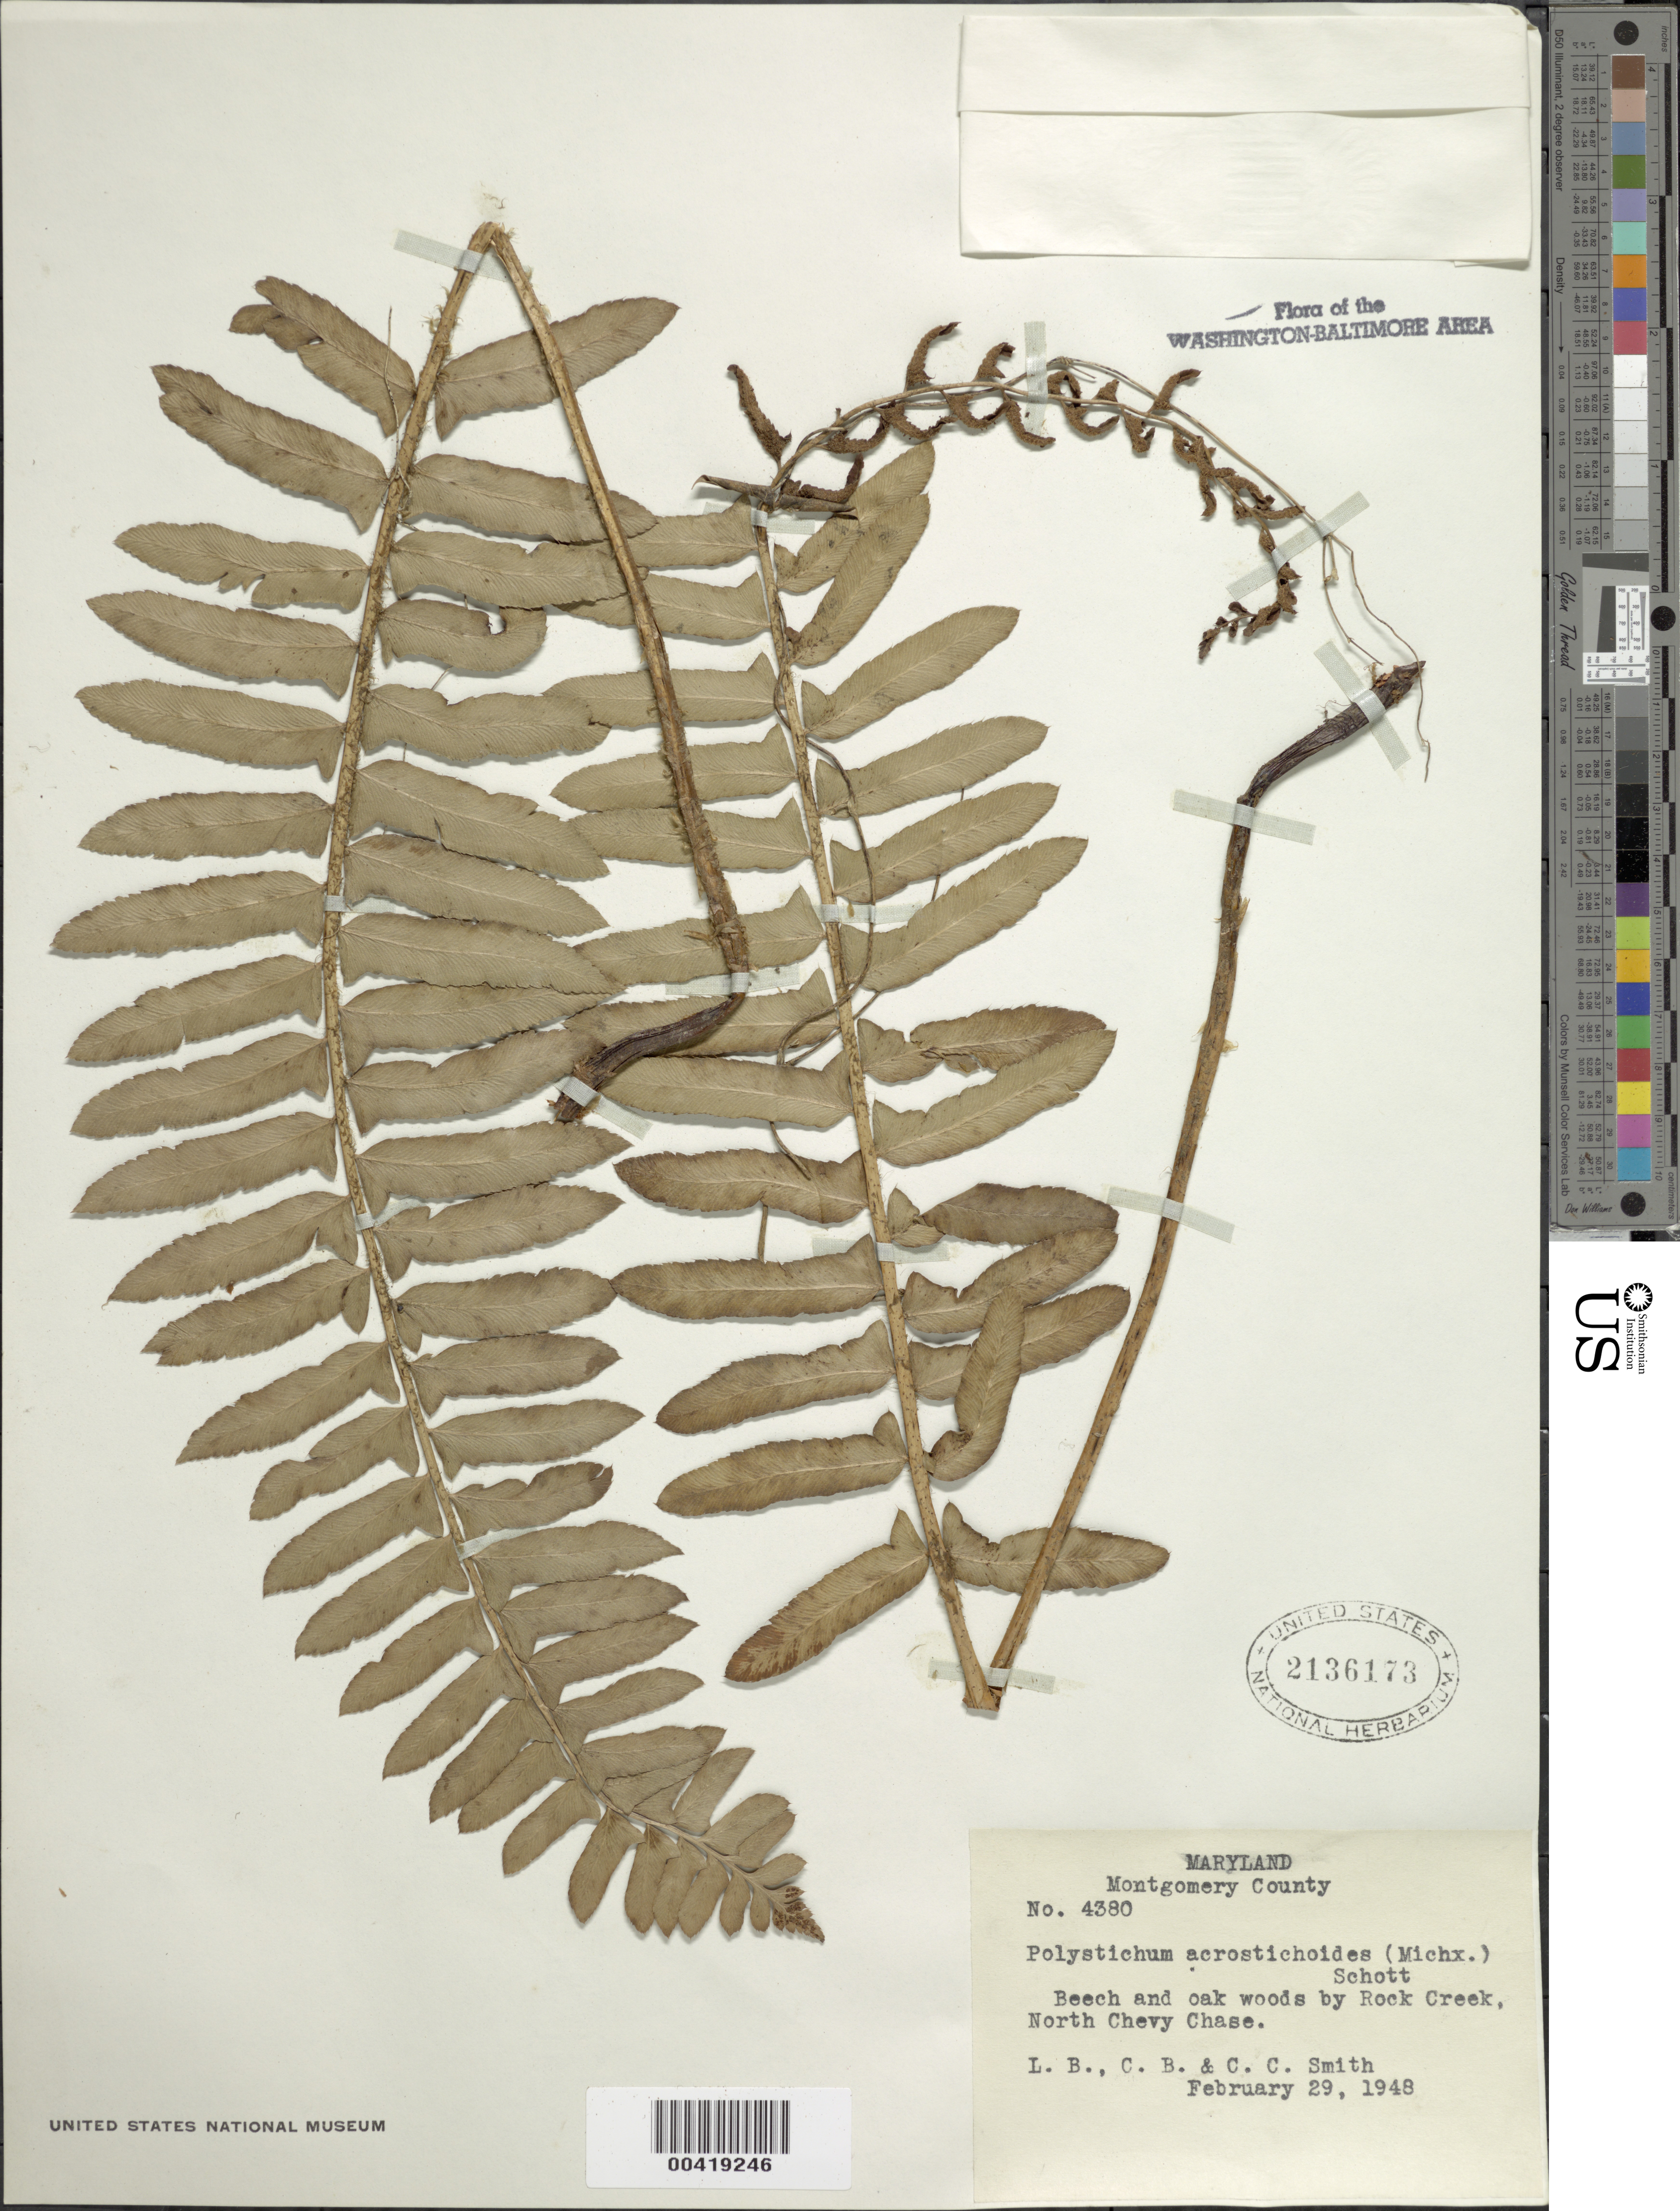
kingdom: Plantae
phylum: Tracheophyta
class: Polypodiopsida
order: Polypodiales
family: Dryopteridaceae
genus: Polystichum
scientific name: Polystichum acrostichoides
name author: (Michx.) Schott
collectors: L. Smith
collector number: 4380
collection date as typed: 29 Feb 1948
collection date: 1948-02-29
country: United States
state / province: Maryland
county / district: Montgomery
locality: Rock Creek, North Chevy Chase Rock Creek Park and Vicinity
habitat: Beech and oak woods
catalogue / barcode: US 2136173